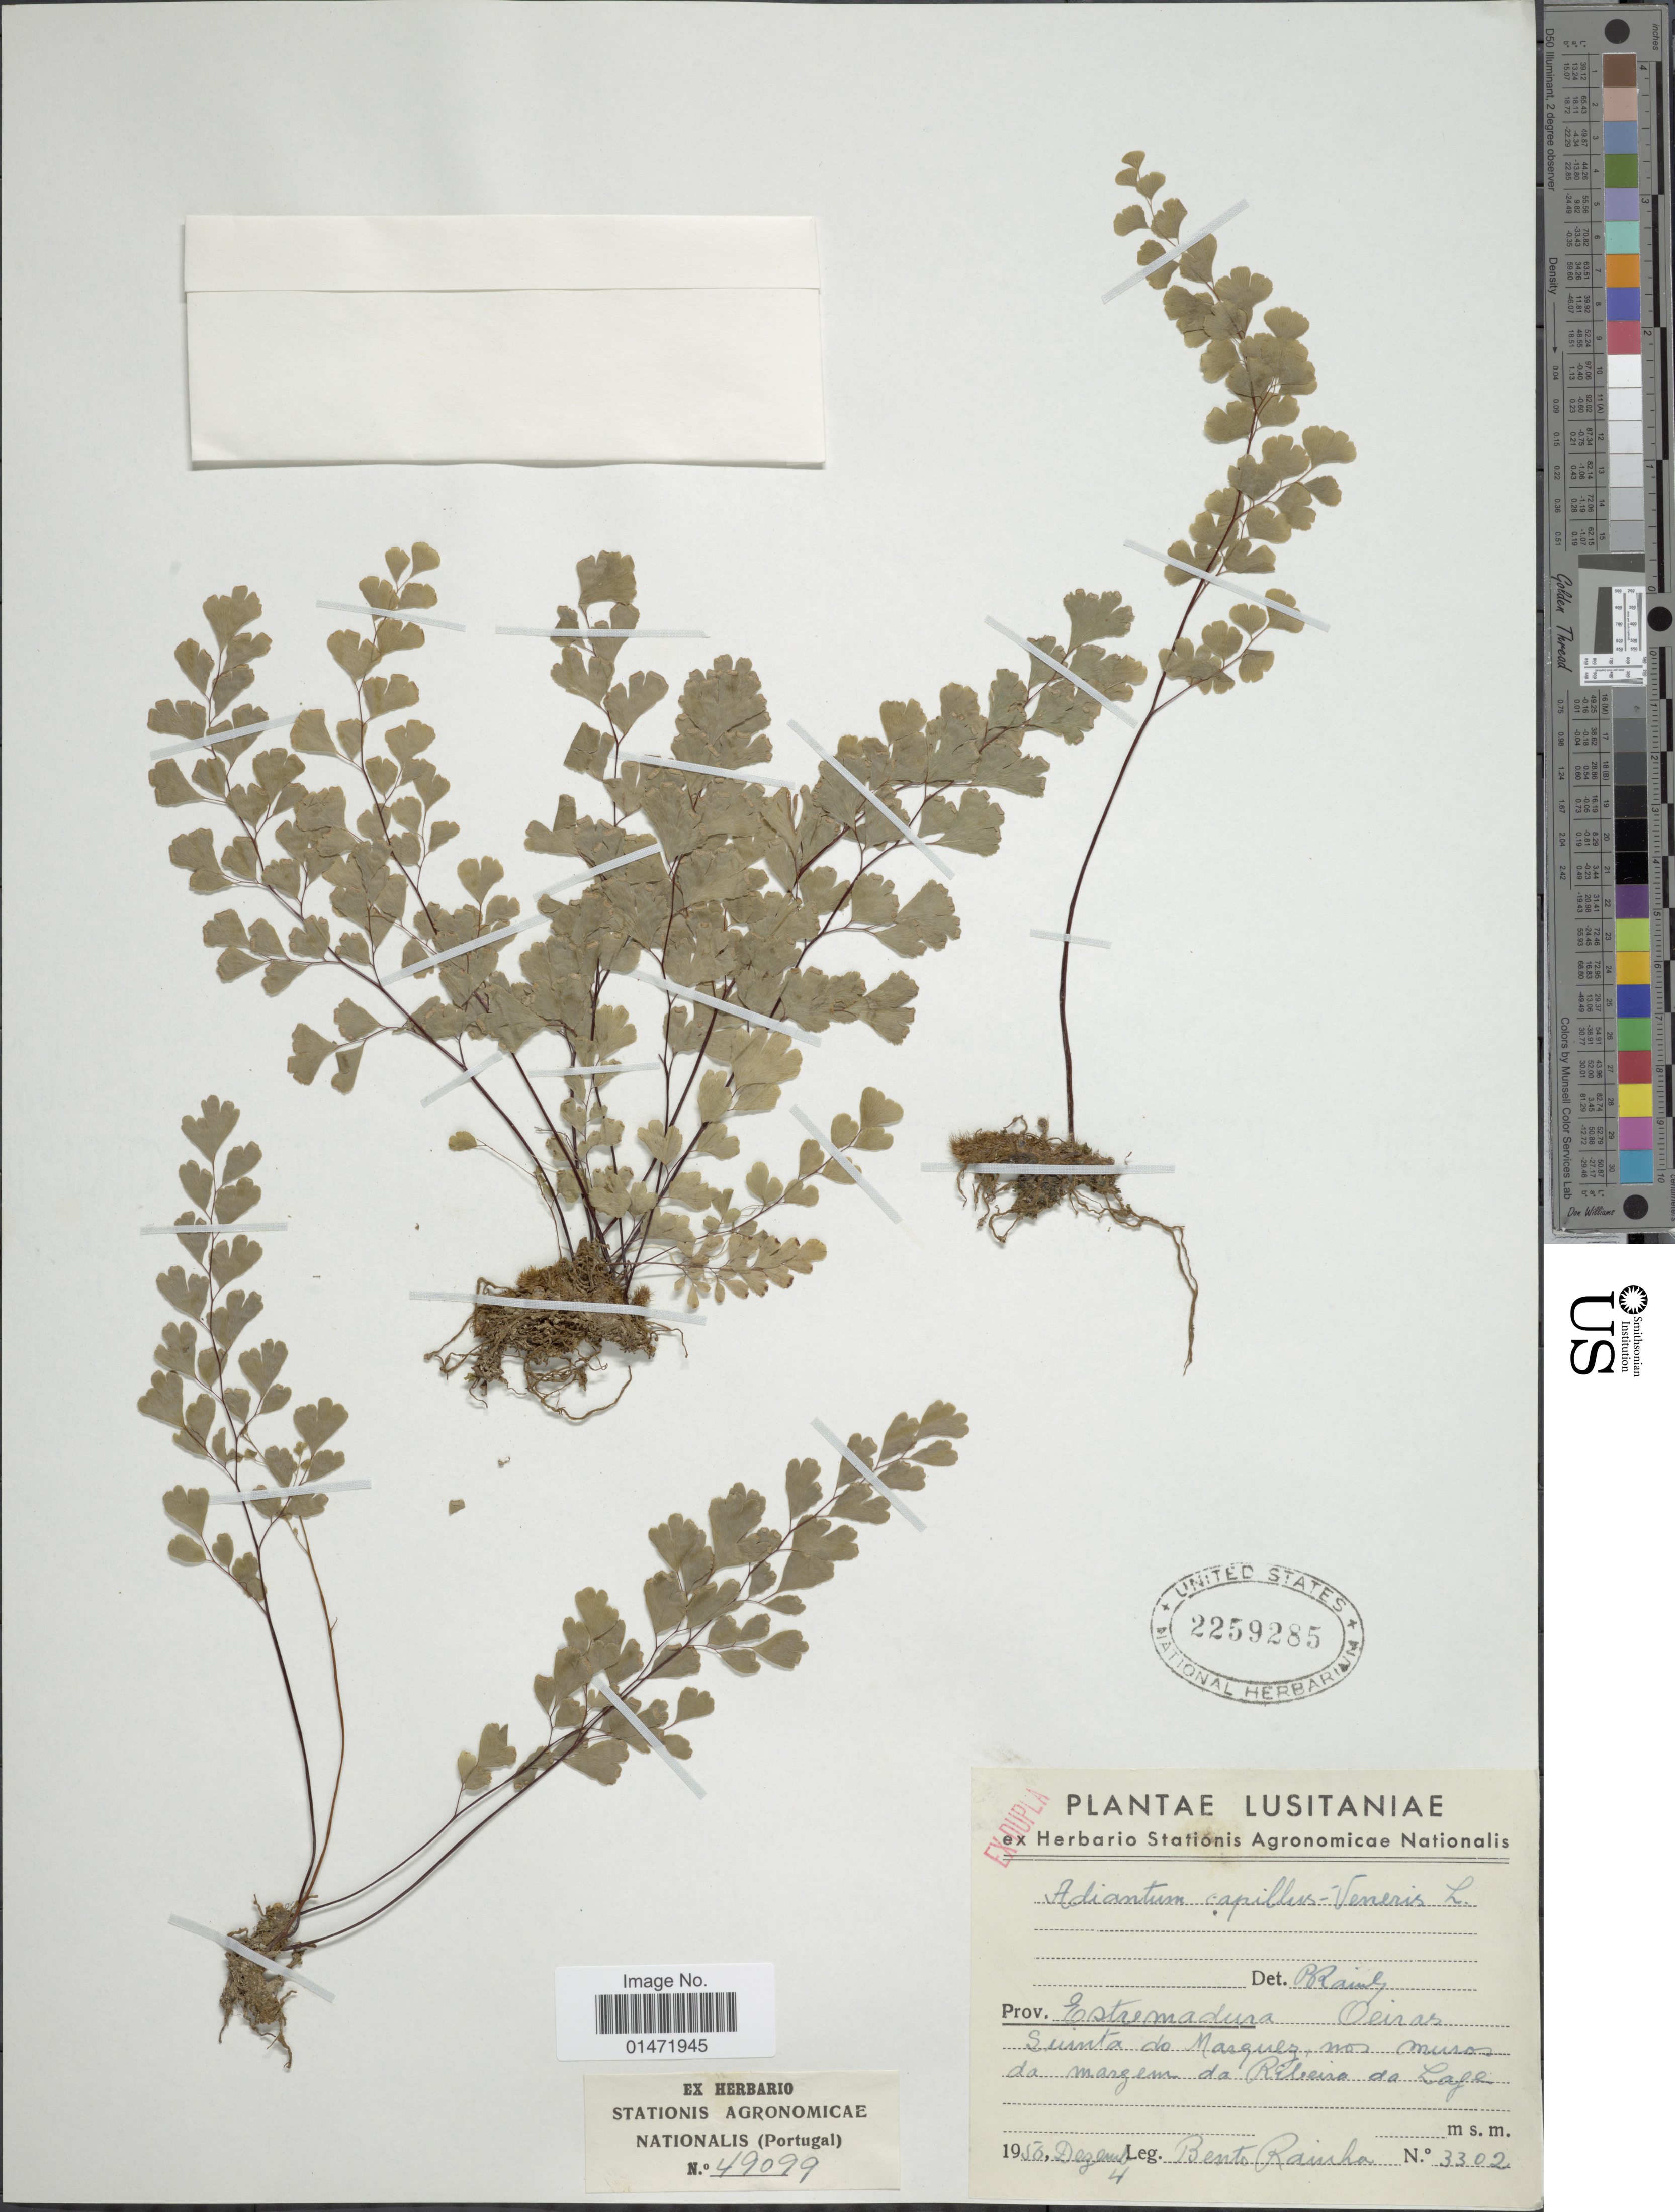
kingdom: Plantae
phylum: Tracheophyta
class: Polypodiopsida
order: Polypodiales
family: Pteridaceae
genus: Adiantum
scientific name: Adiantum capillus-veneris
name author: L.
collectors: B. Rancho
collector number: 3302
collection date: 1950-12-04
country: Portugal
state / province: Lisboa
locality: Lusitaniae. Prov. Estremadura, Oeiras. Suinta do Masquez, nos muros da margem da Ribeira da Lage [interpreted]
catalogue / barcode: US 2259285